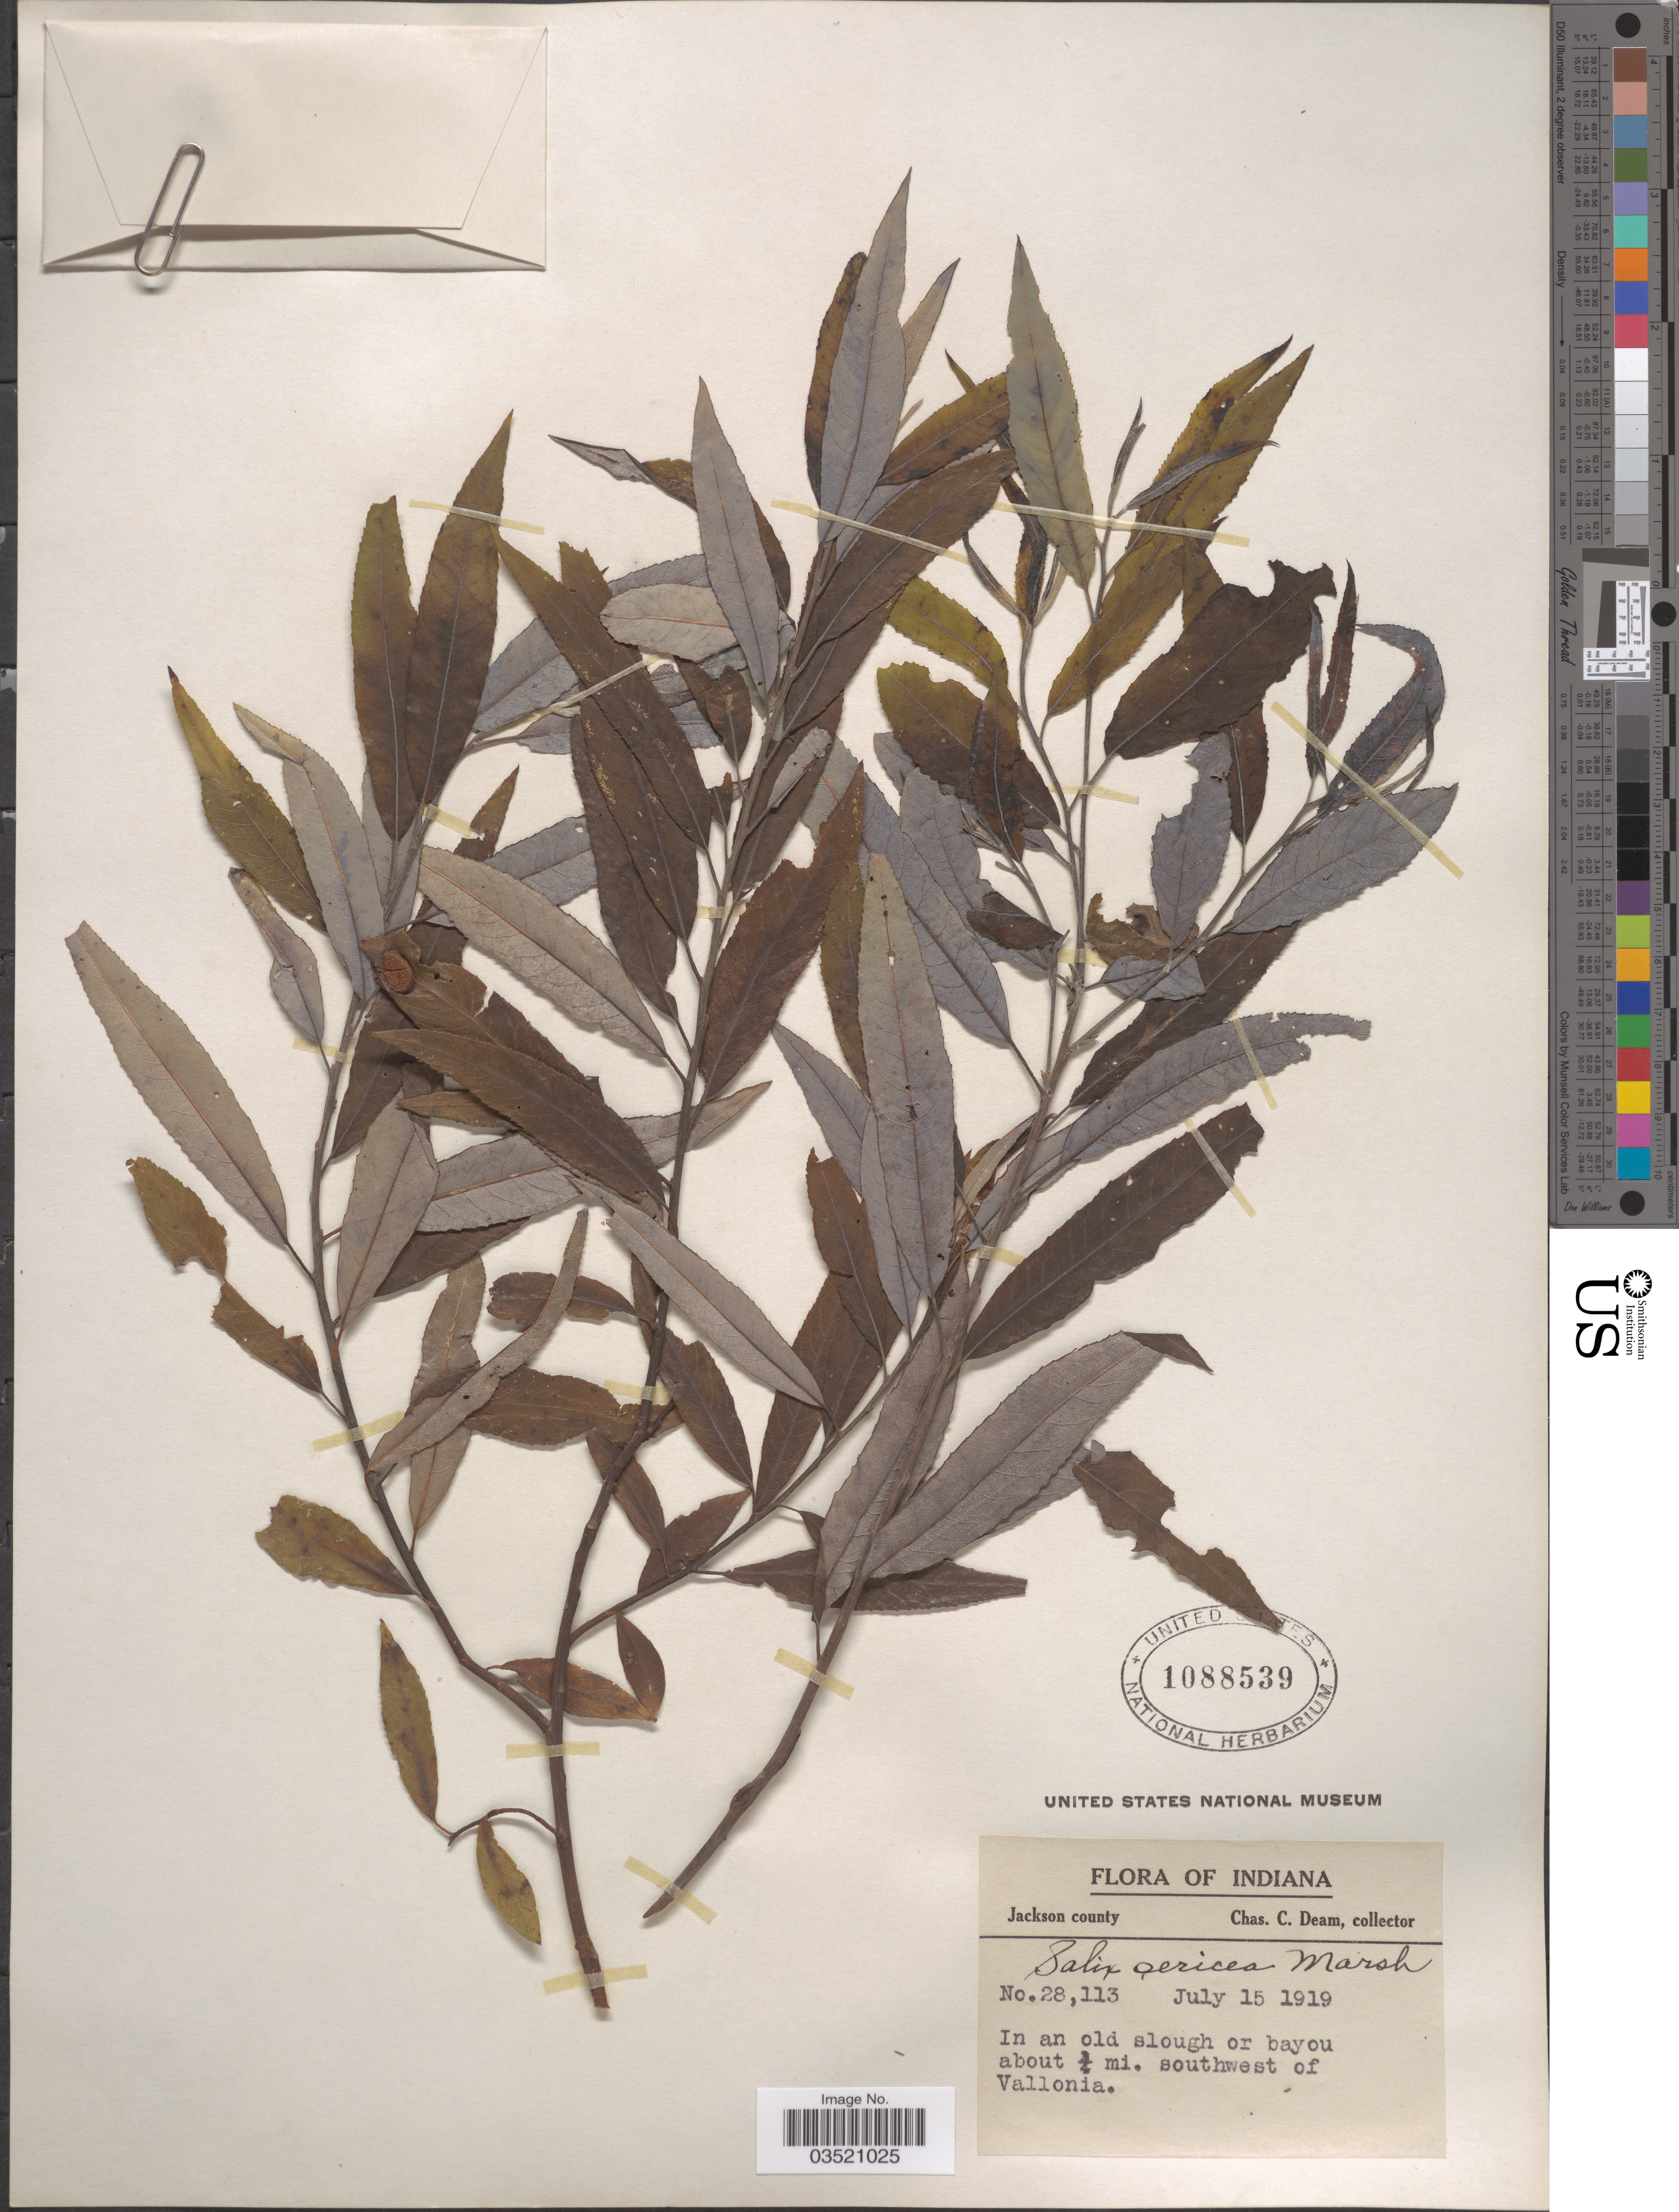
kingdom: Plantae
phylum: Tracheophyta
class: Magnoliopsida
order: Malpighiales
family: Salicaceae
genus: Salix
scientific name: Salix sericea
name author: Marshall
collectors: C. C. Deam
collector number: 28113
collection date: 1919-07-15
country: United States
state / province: Indiana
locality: Jackson County. In an old slough or bayou about ¼ mi. southwest of Vallonia.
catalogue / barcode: US 1088539